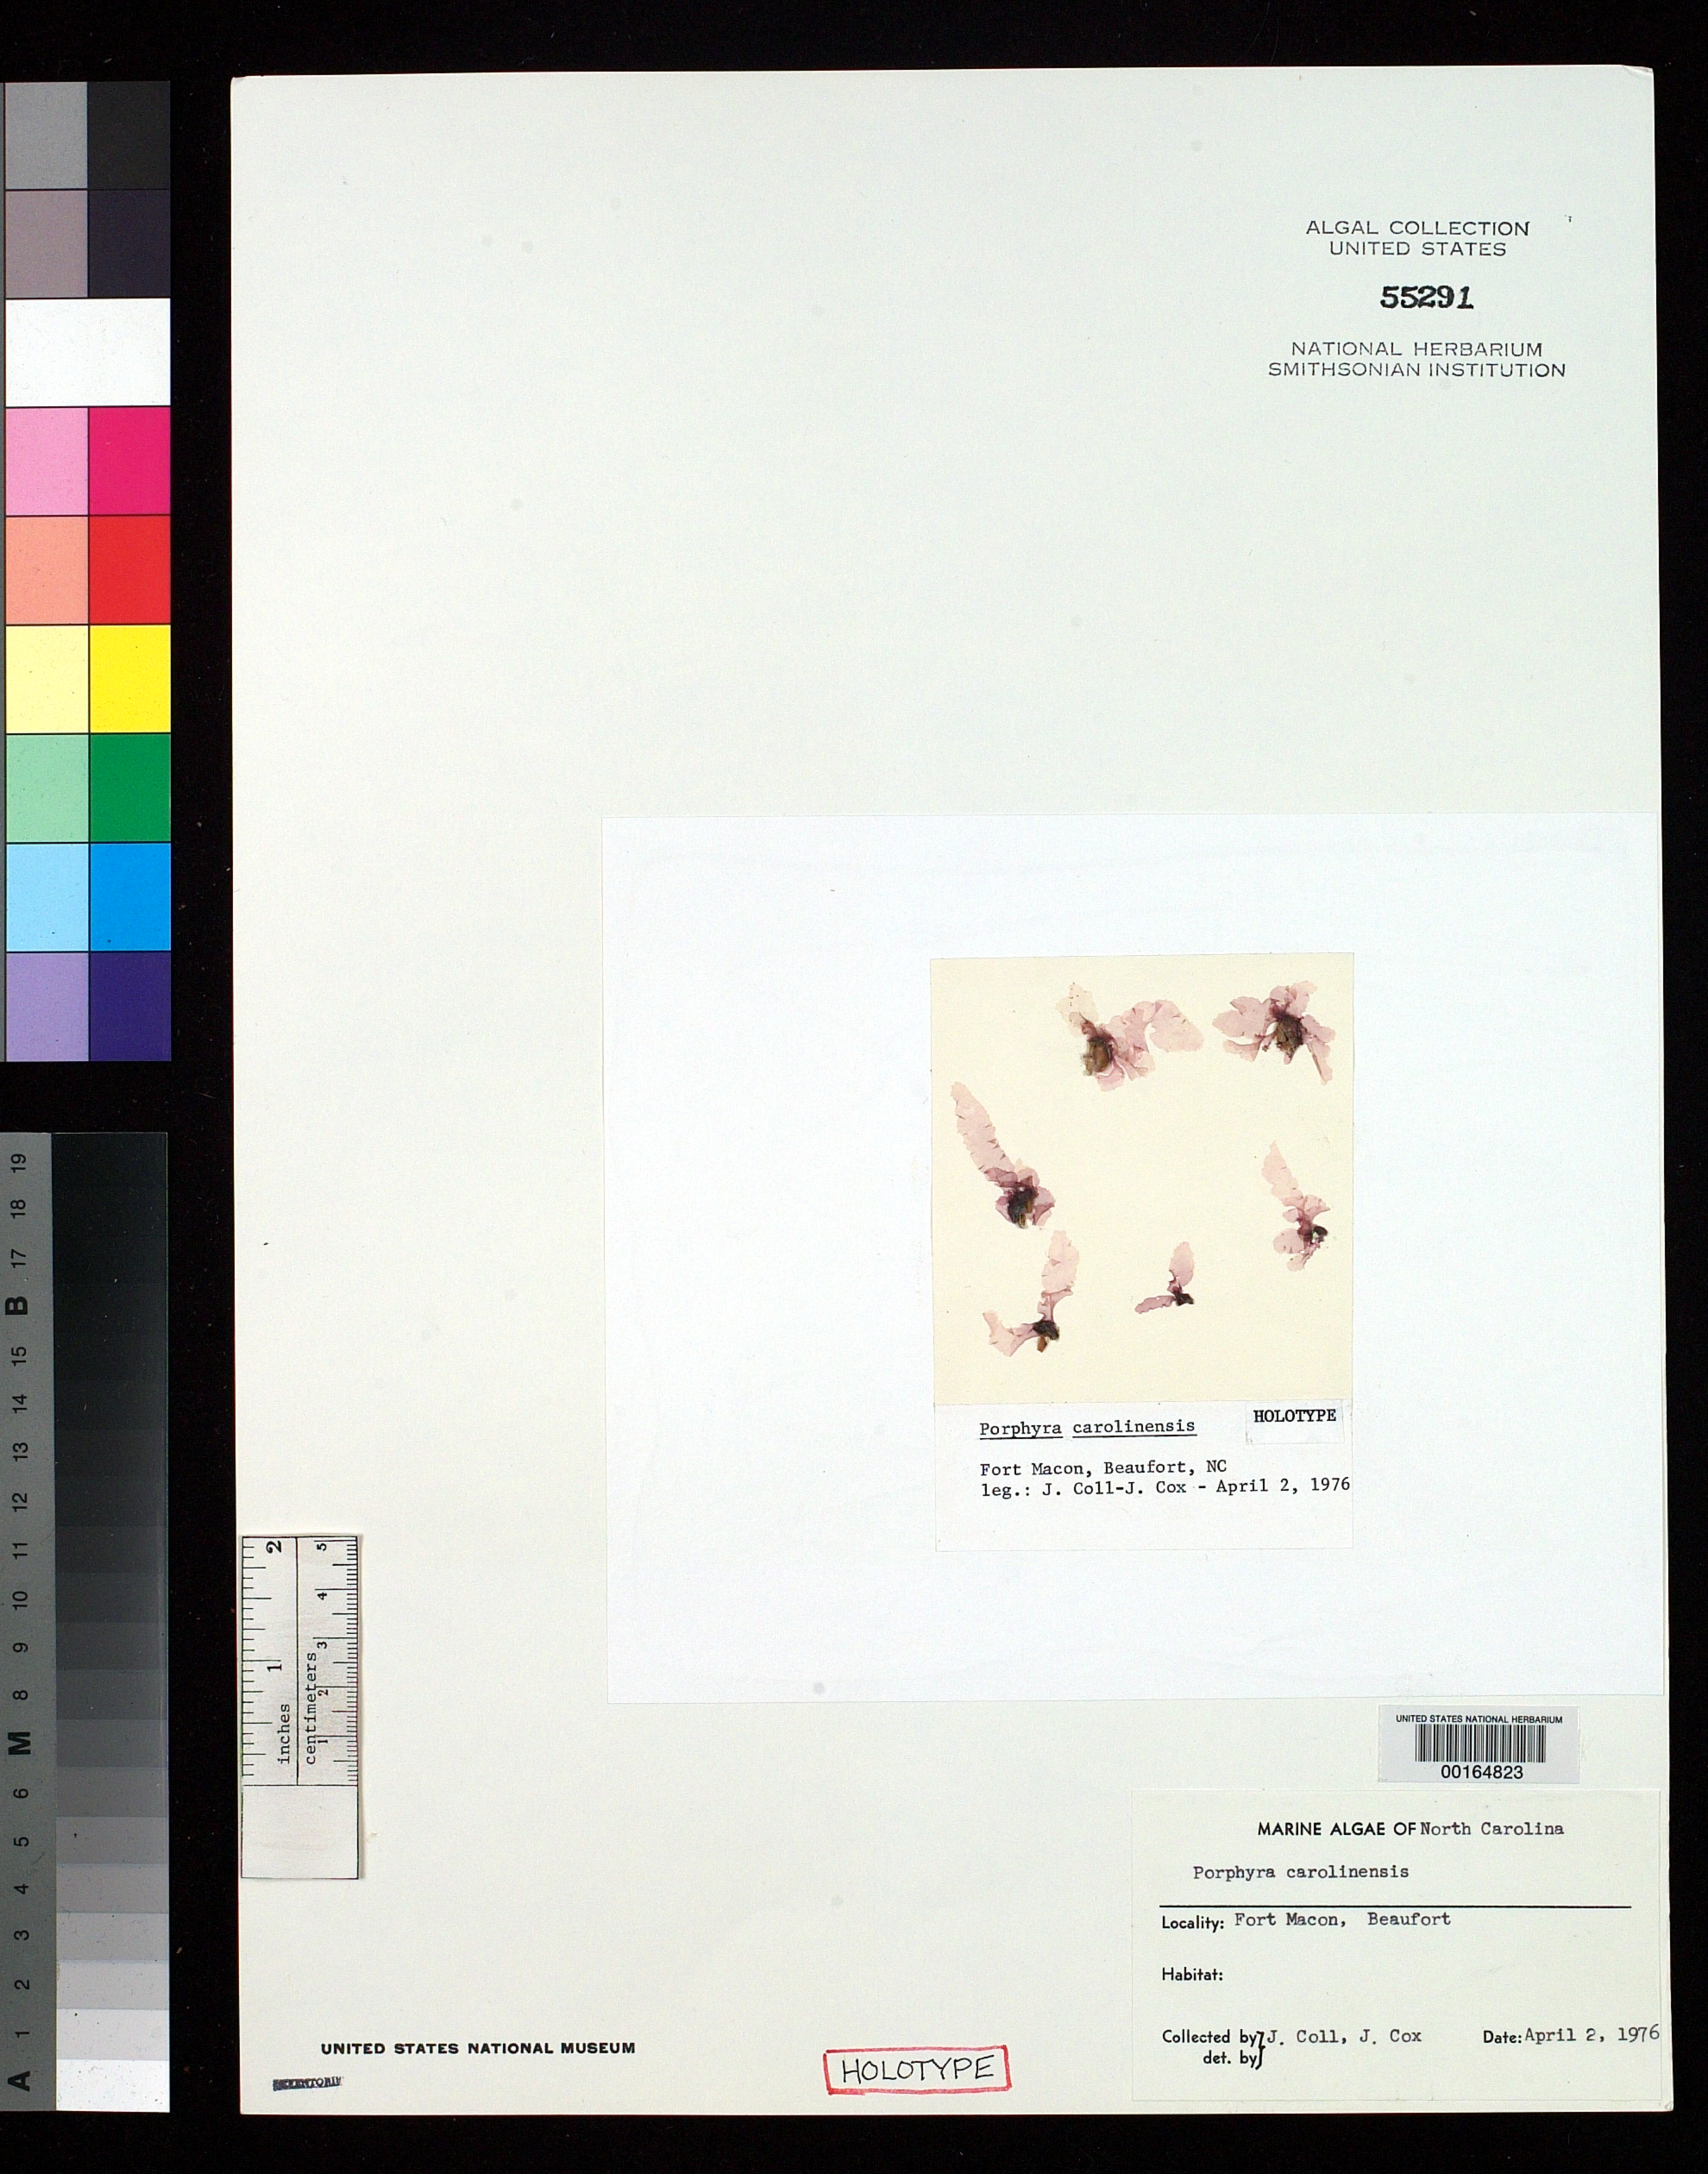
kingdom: Plantae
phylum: Rhodophyta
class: Bangiophyceae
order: Bangiales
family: Bangiaceae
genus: Porphyra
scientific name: Porphyra carolinensis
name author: Coll & Cox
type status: Holotype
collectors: J. Coll & J. Cox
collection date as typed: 02 Apr 1976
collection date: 1976-04-02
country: United States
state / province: North Carolina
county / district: Carteret County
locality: Beaufort, Fort Macon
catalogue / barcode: US 55291